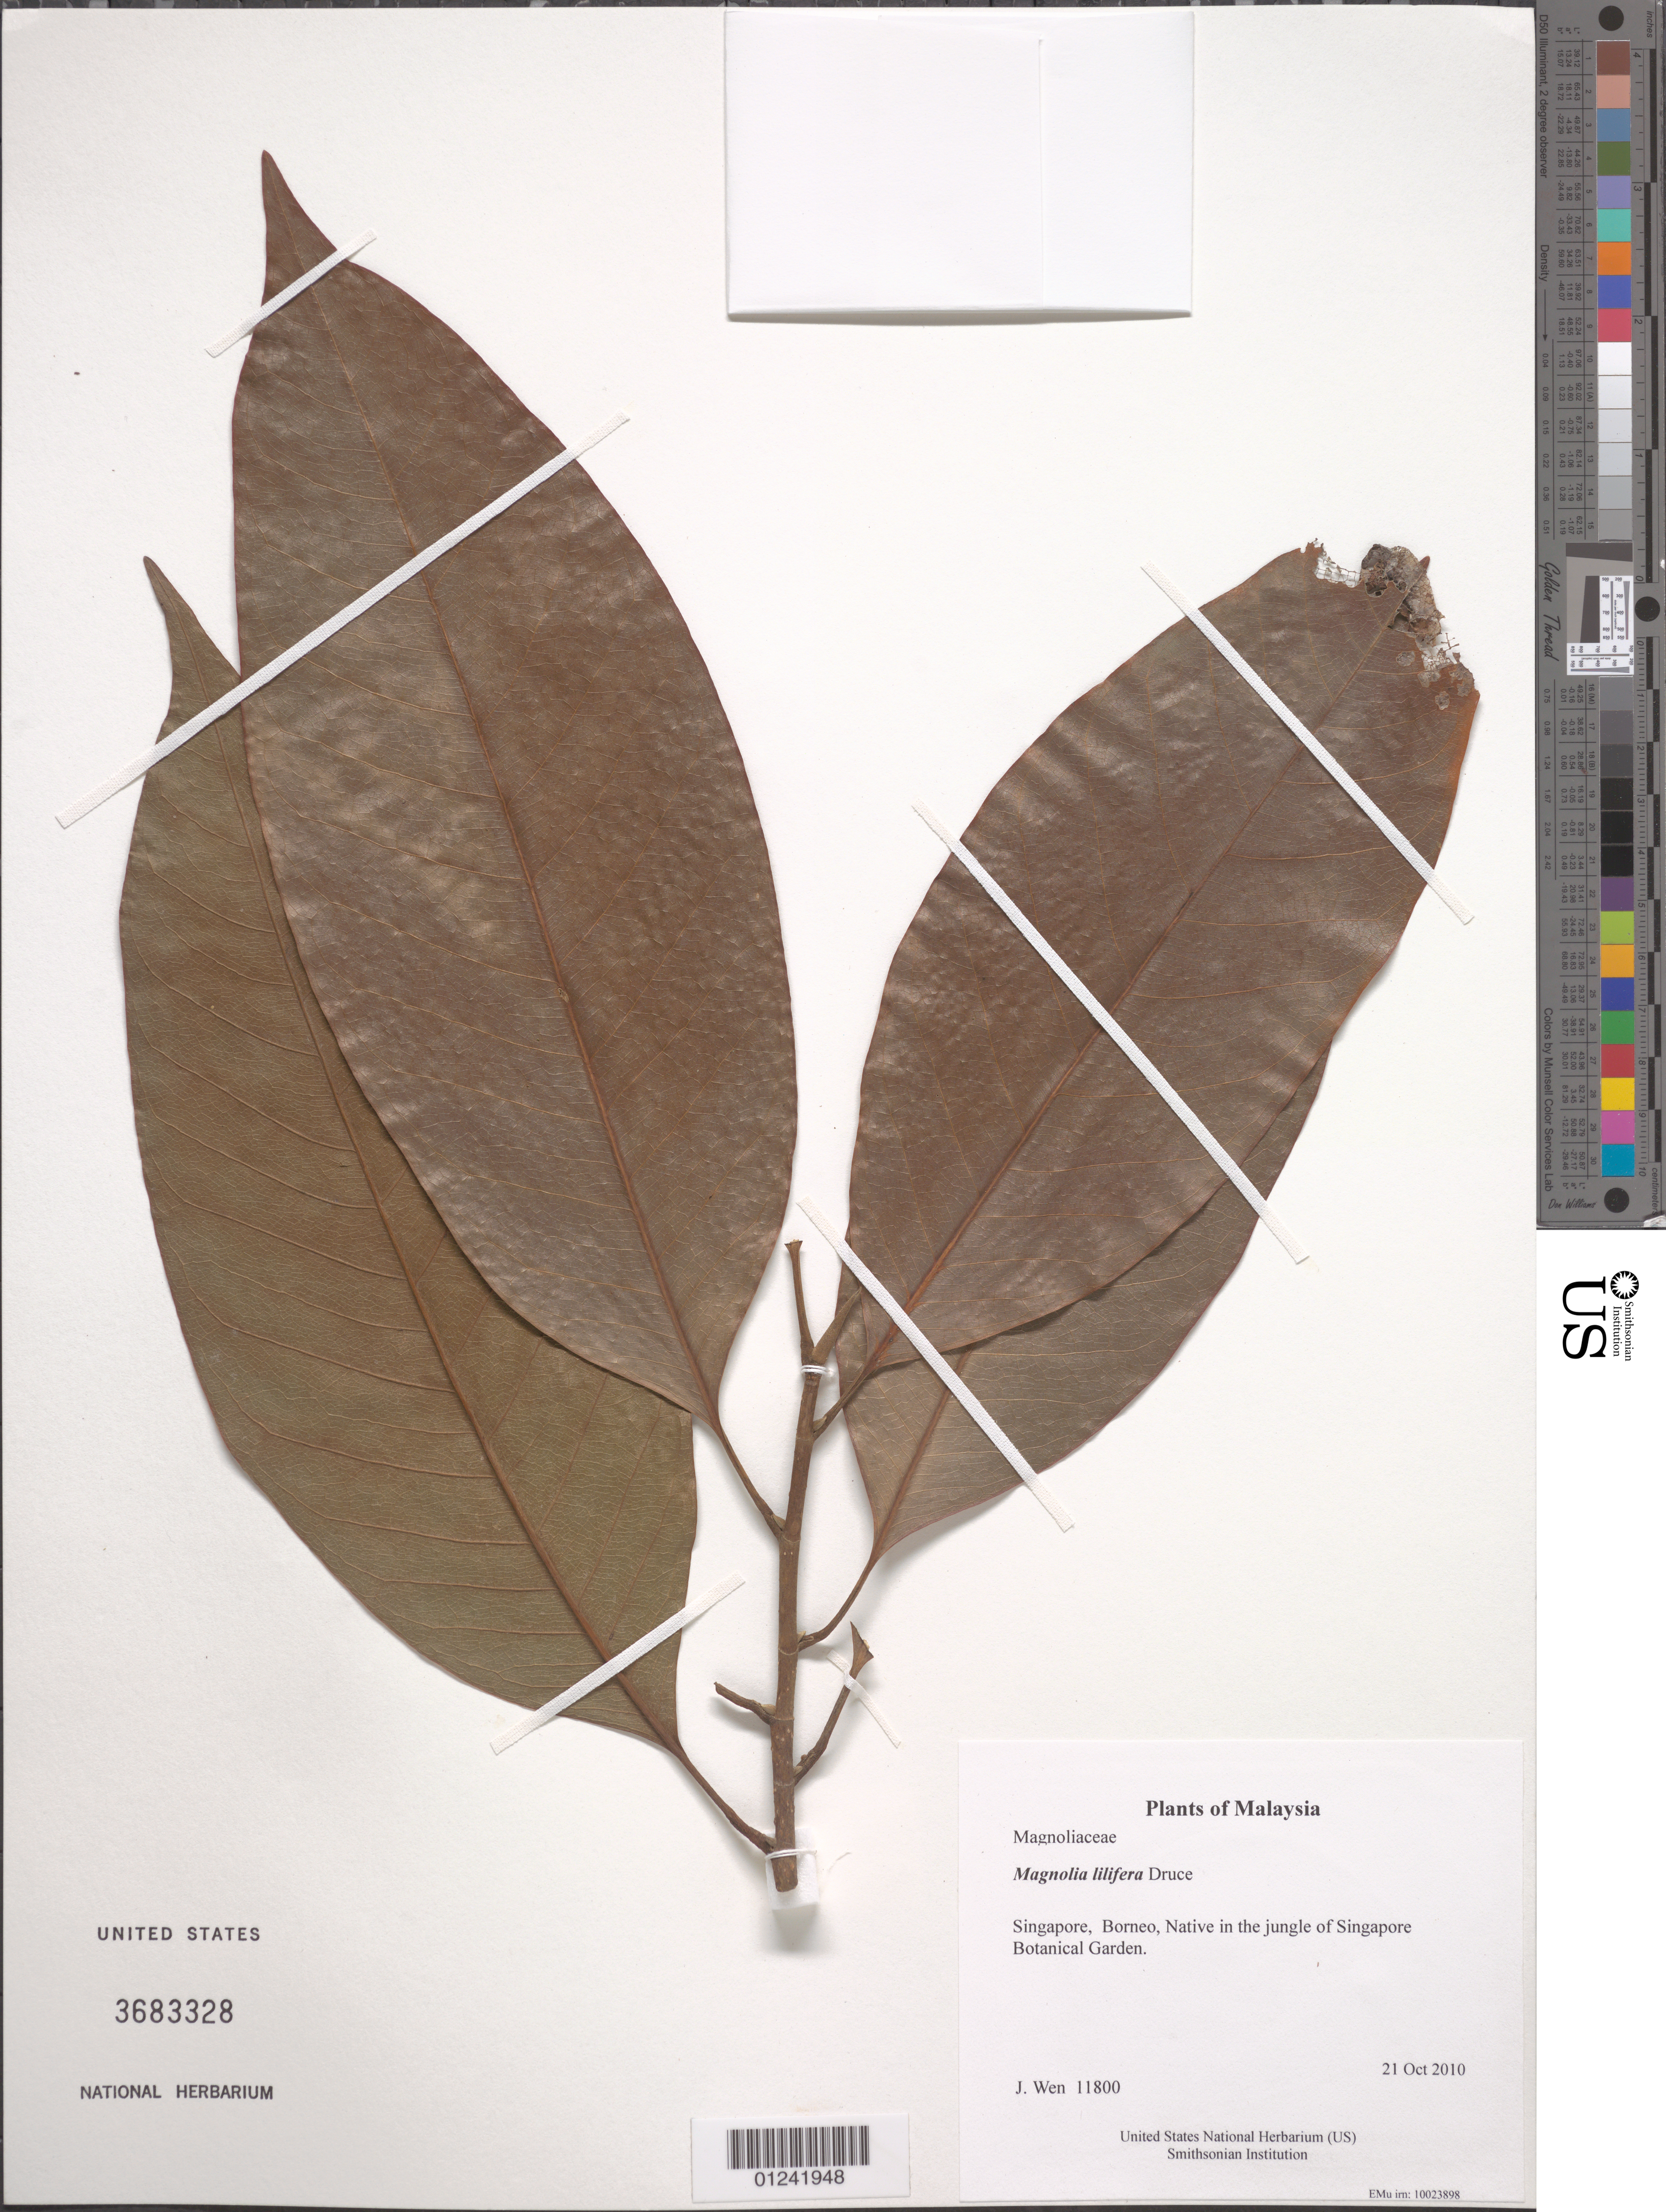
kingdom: Plantae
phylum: Tracheophyta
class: Magnoliopsida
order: Magnoliales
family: Magnoliaceae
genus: Magnolia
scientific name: Magnolia liliifera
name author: Baill.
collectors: J. Wen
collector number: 11800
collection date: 2010-10-21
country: Singapore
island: Borneo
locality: Native in the jungle of Singapore Botanical Garden.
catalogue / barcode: US 3683328